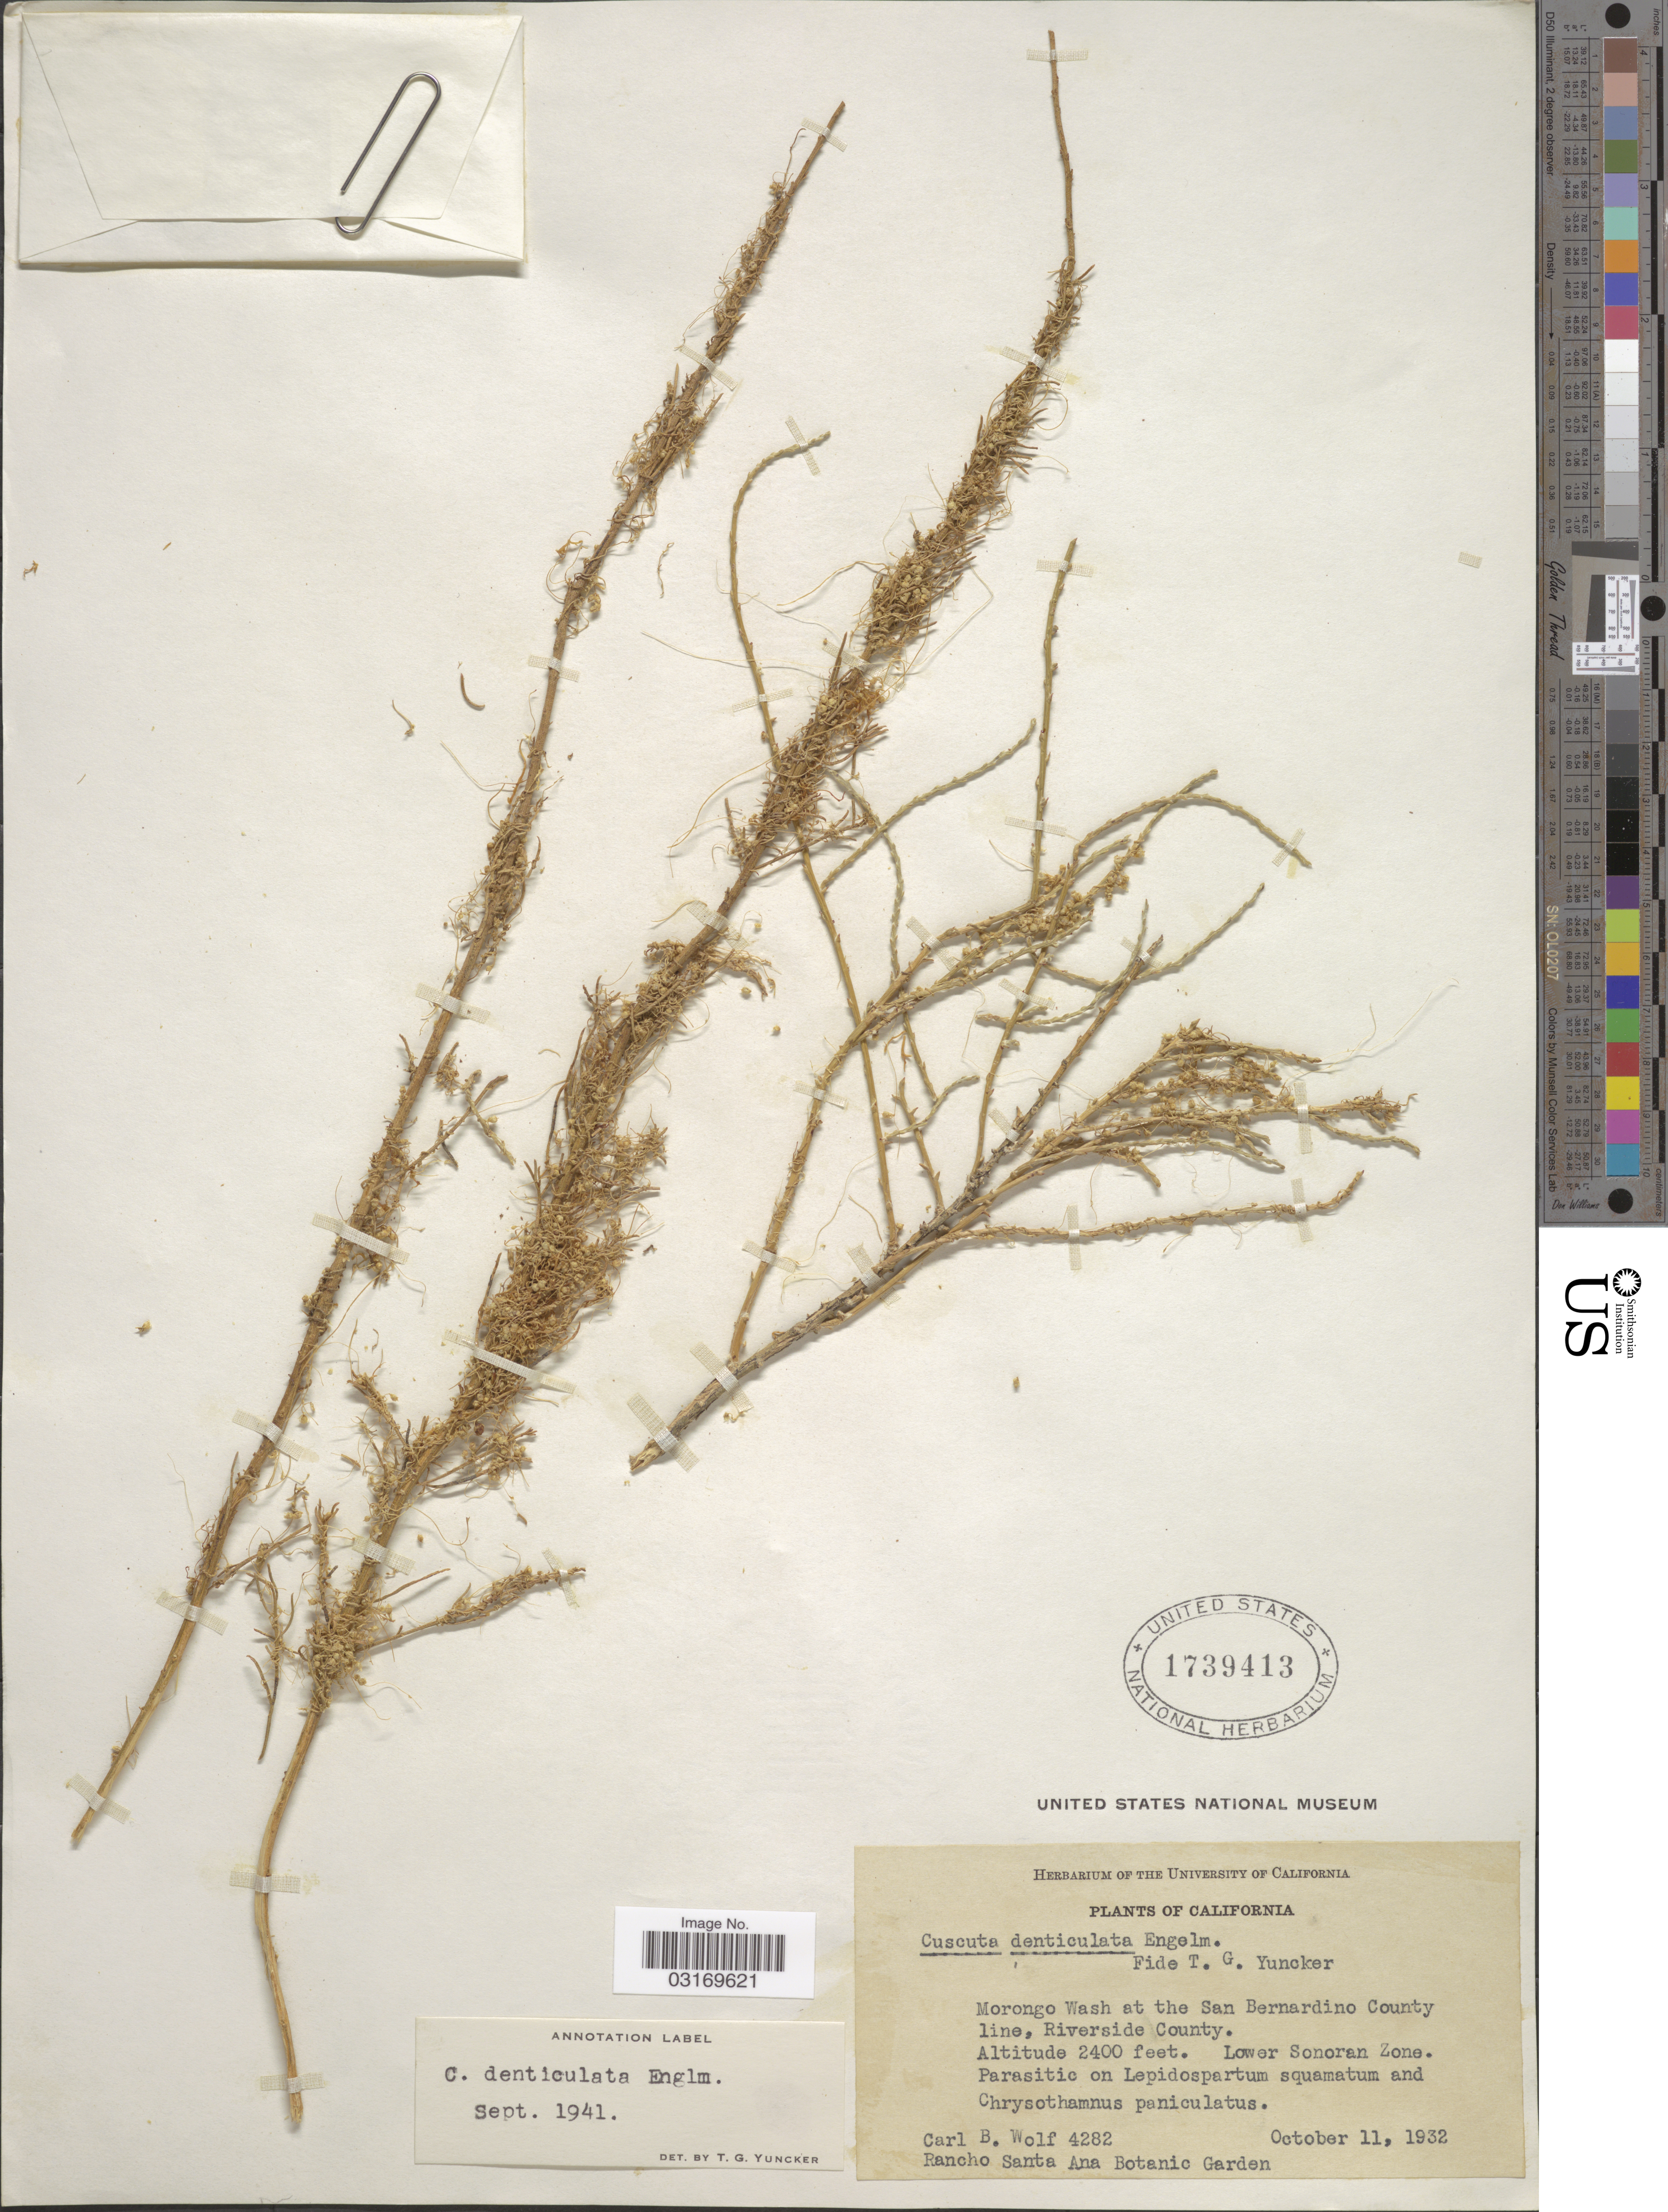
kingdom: Plantae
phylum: Tracheophyta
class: Magnoliopsida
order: Solanales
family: Convolvulaceae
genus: Cuscuta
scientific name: Cuscuta denticulata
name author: Engelm.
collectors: C. B. Wolf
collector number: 4282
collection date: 1932-10-11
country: United States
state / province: California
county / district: San Bernardino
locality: Morongo Wash at the San Bernardino County line, Riverside County. Lower Sonoran Zone.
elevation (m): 732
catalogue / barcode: US 1739413